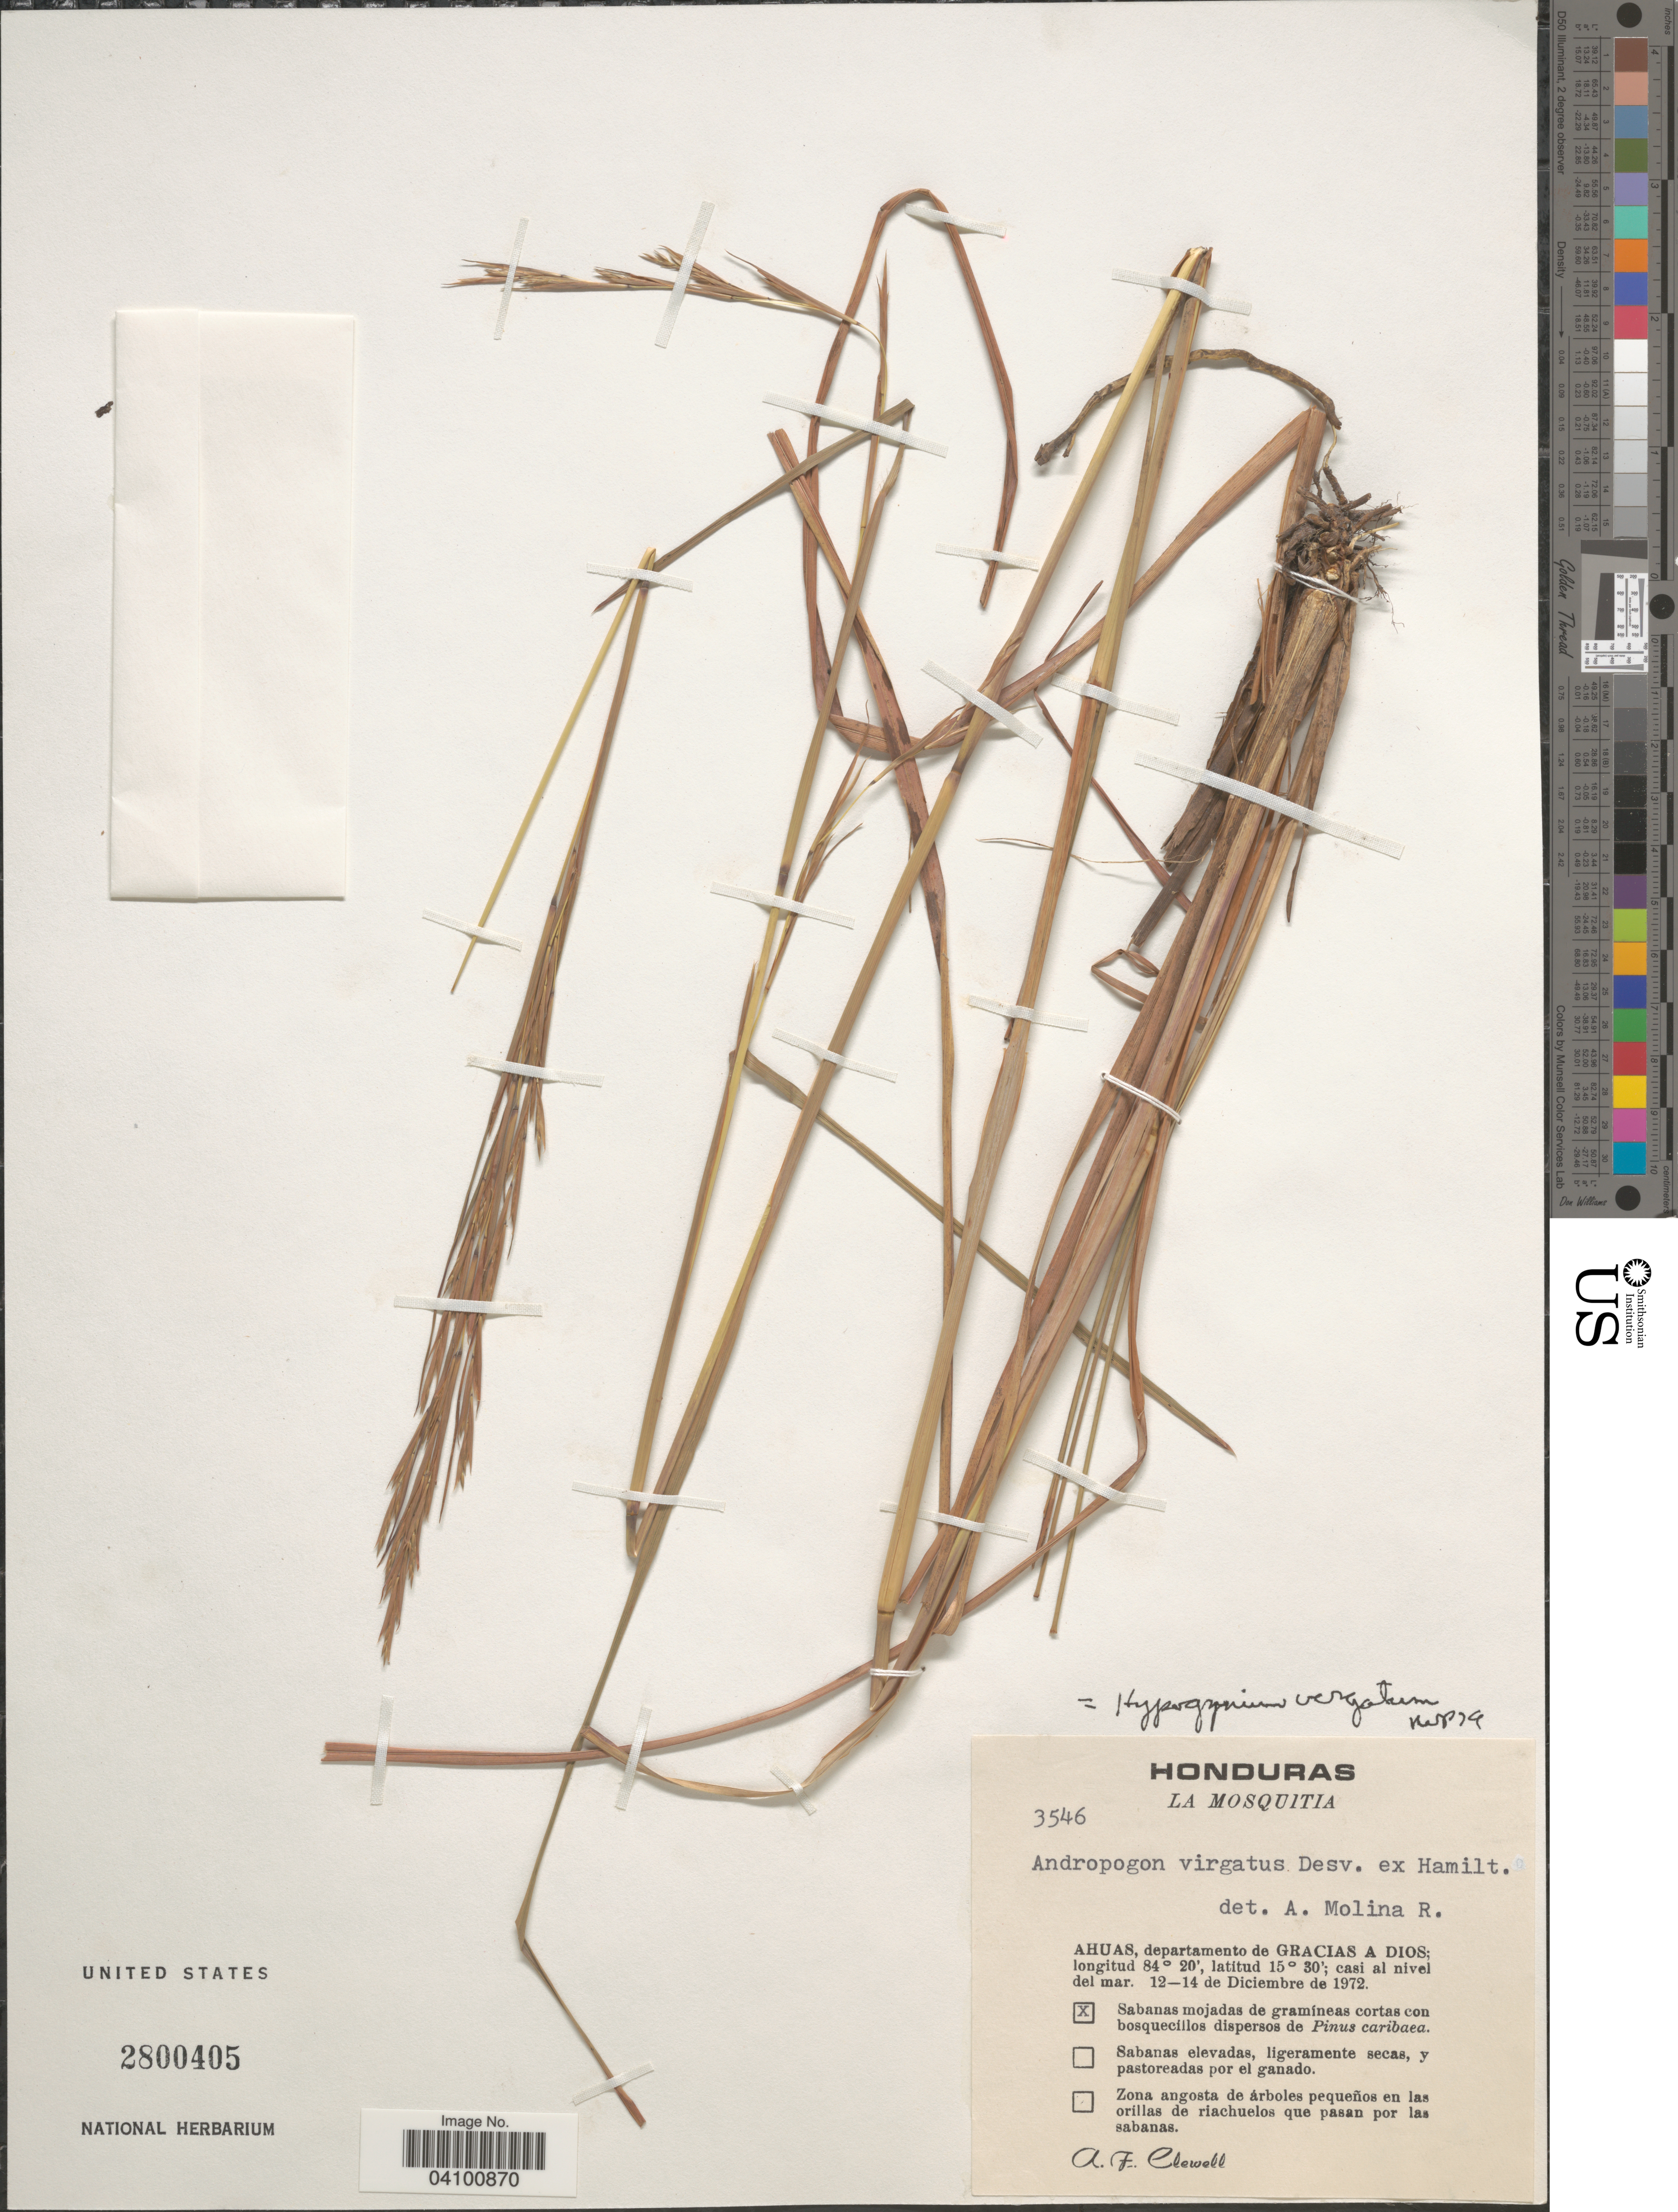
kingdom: Plantae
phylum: Tracheophyta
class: Liliopsida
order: Poales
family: Poaceae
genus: Andropogon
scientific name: Andropogon virgatus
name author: Desv. ex Ham.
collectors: A. Clewell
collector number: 3546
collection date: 1972-12-12/1972-12-14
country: Honduras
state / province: Gracias de Dios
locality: La Mosquitia. Ahuas, departamento de Gracias A Dios.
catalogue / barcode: US 2800405